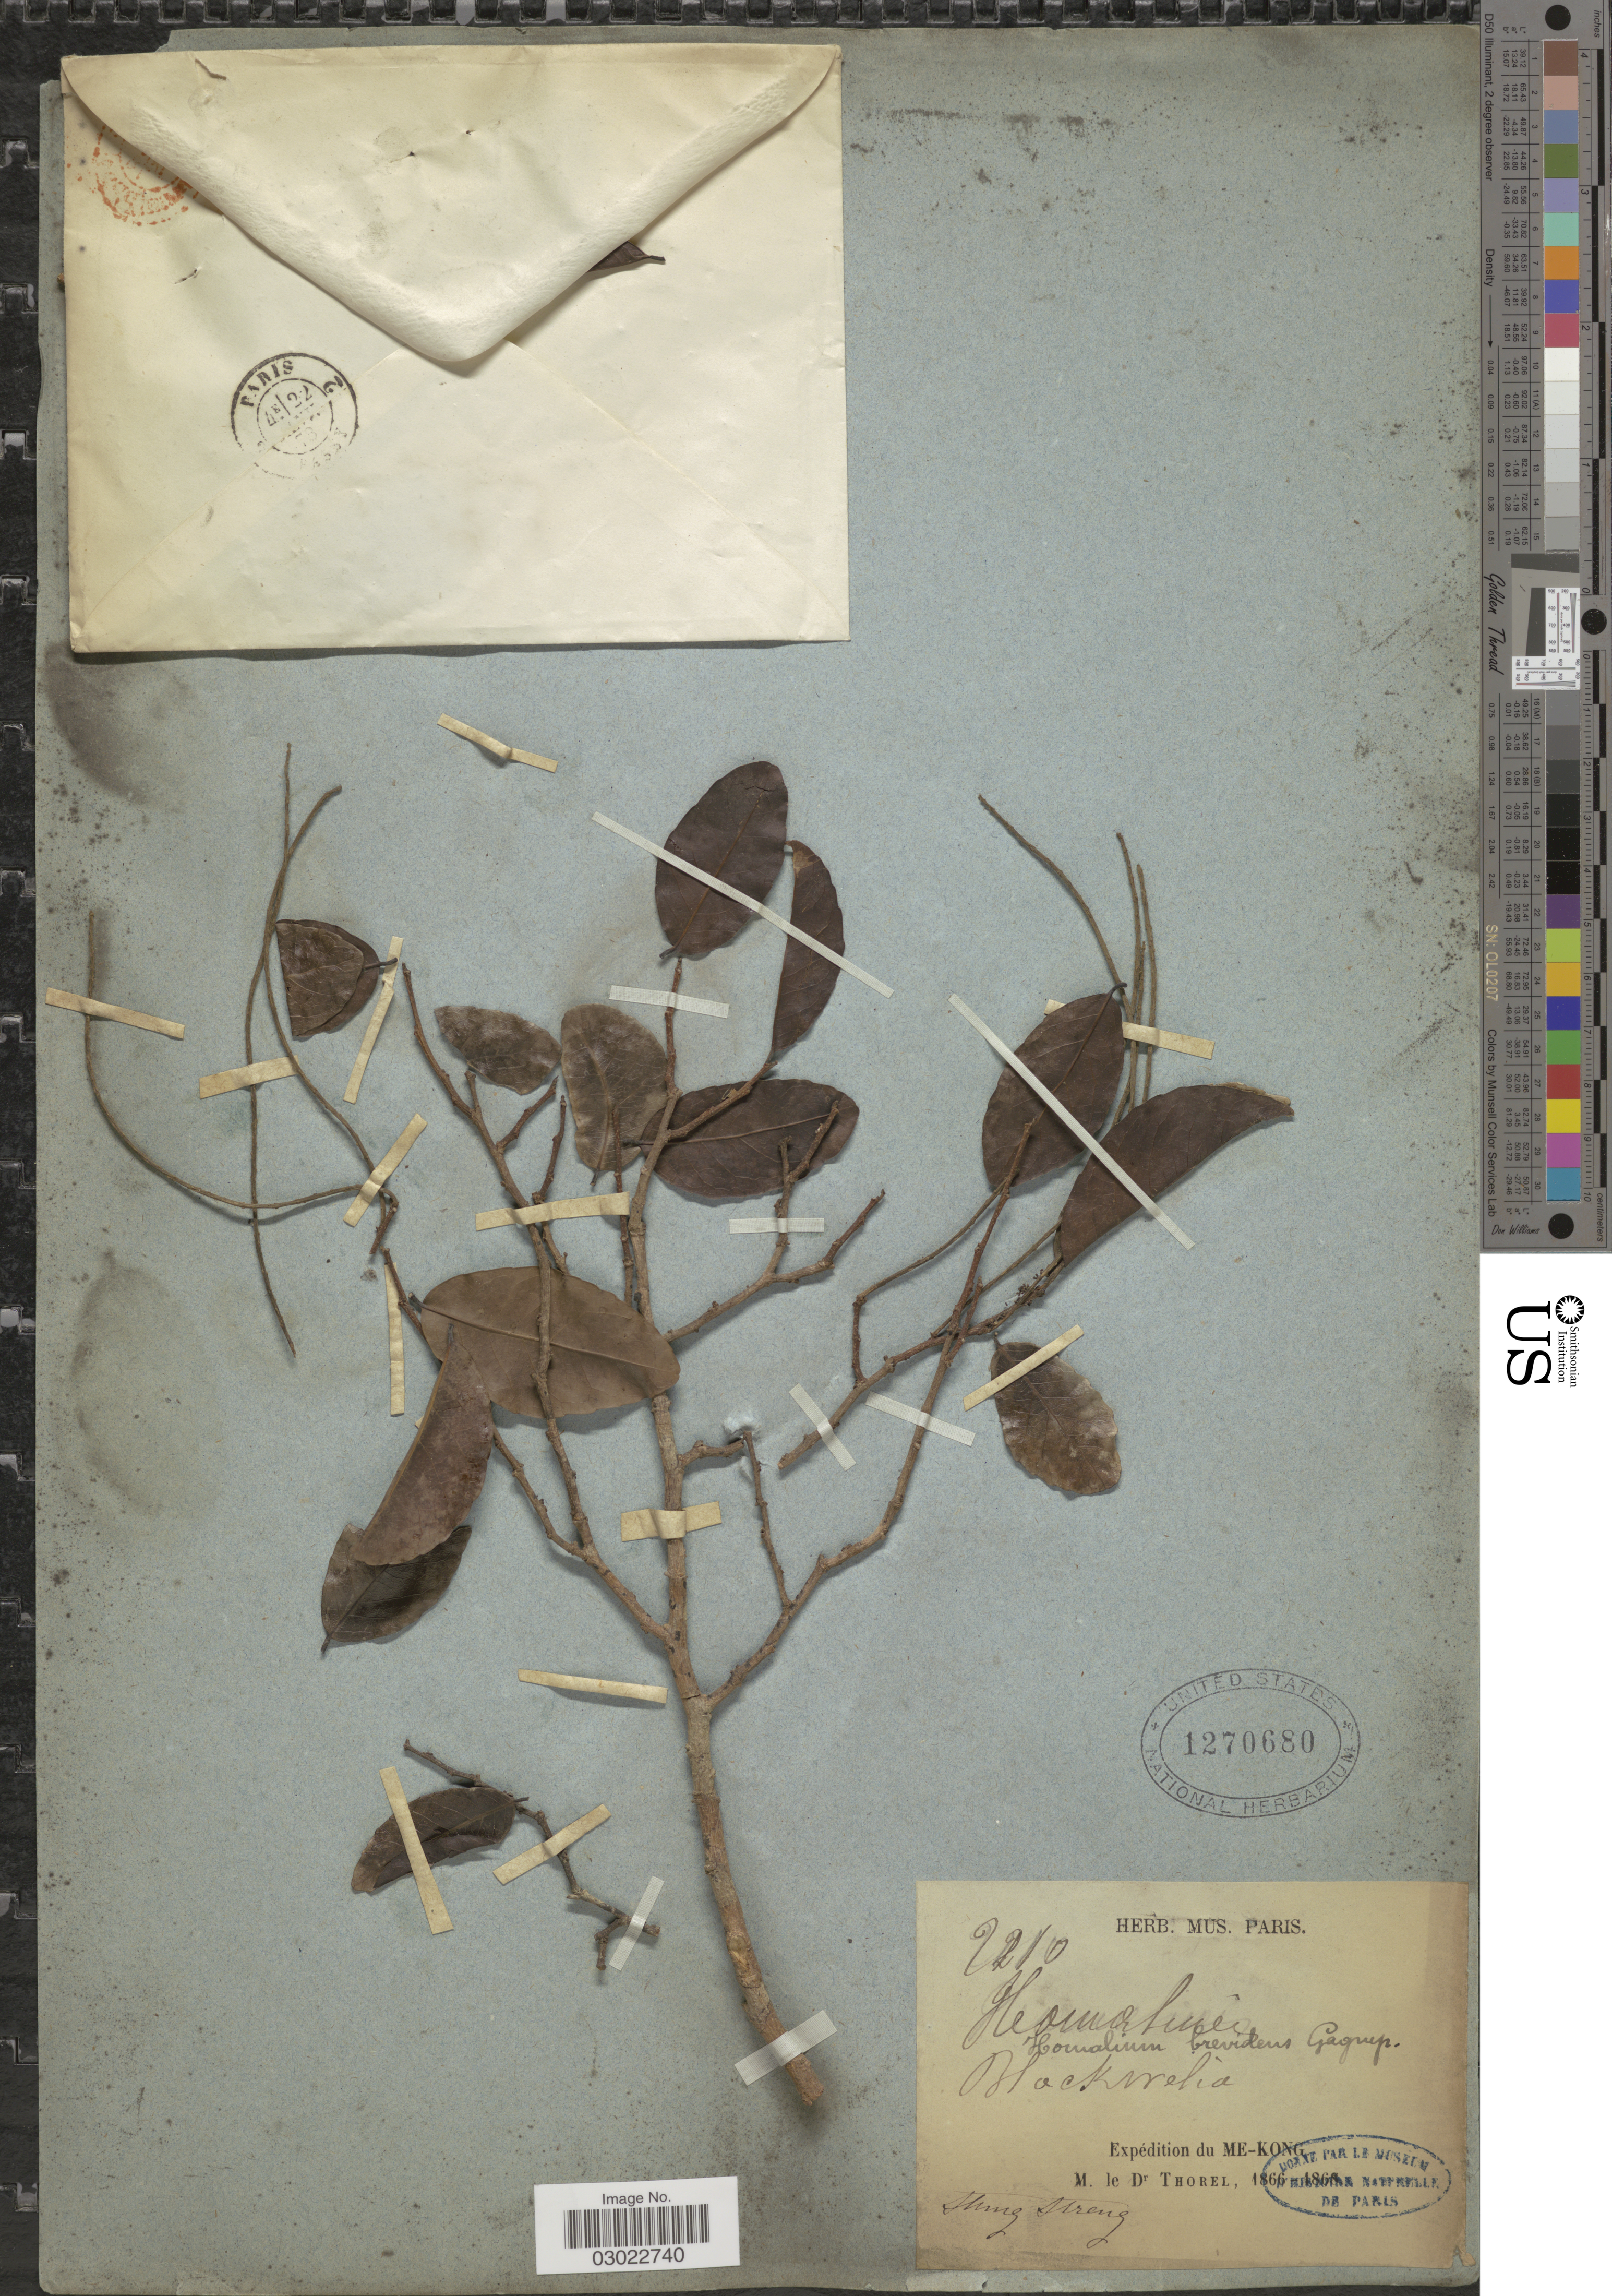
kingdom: Plantae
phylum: Tracheophyta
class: Magnoliopsida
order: Malpighiales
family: Salicaceae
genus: Homalium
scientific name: Homalium brevidens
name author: Gagnep.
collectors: Thorel, M. "M. [=Monsieur] Thorel" DO NOT USE (error for C. Thorel)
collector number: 2210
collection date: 1866/1868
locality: Me-Kong. Shung [interpreted] Streng [interpreted] [unsure placement].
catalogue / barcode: US 1270680